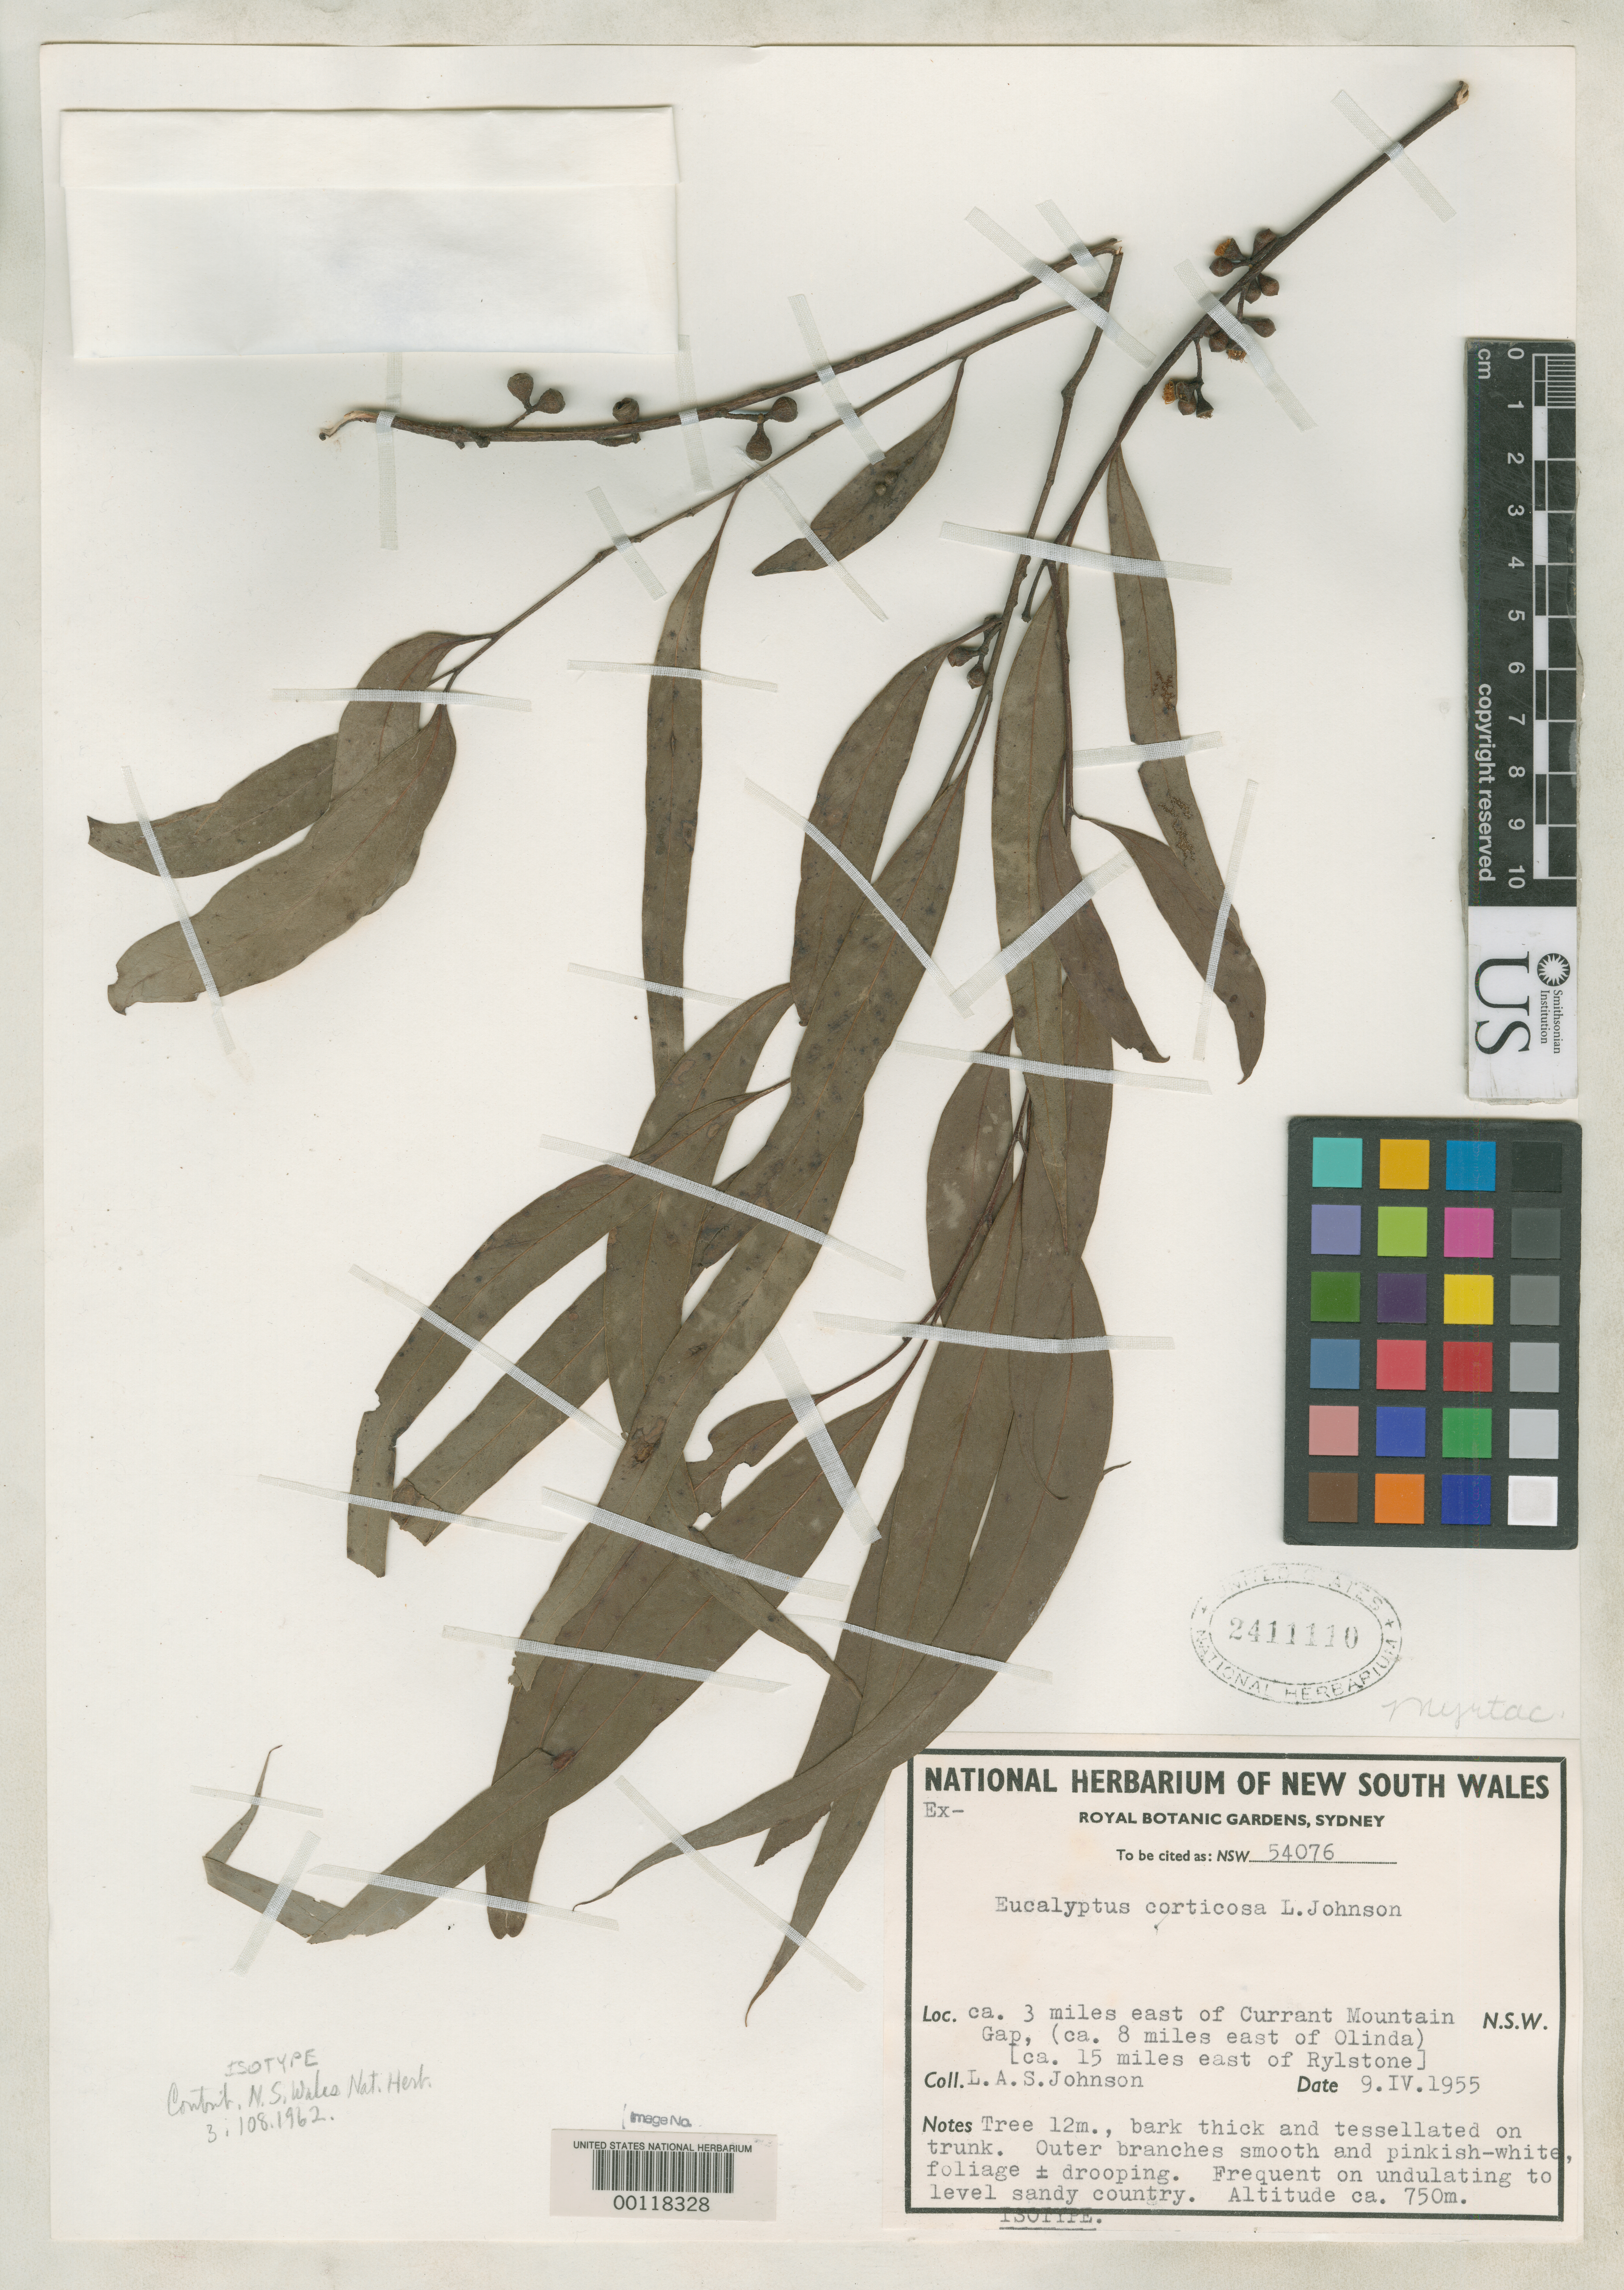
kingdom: Plantae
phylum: Tracheophyta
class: Magnoliopsida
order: Myrtales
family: Myrtaceae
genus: Eucalyptus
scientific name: Eucalyptus corticosa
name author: L.A.S. Johnson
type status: Isotype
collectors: L. A. S. Johnson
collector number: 54076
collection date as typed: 09 Apr 1955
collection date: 1955-04-09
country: Australia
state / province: New South Wales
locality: Currant Mt. gap, 3 miles east, near Olinda.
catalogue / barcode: US 2411110